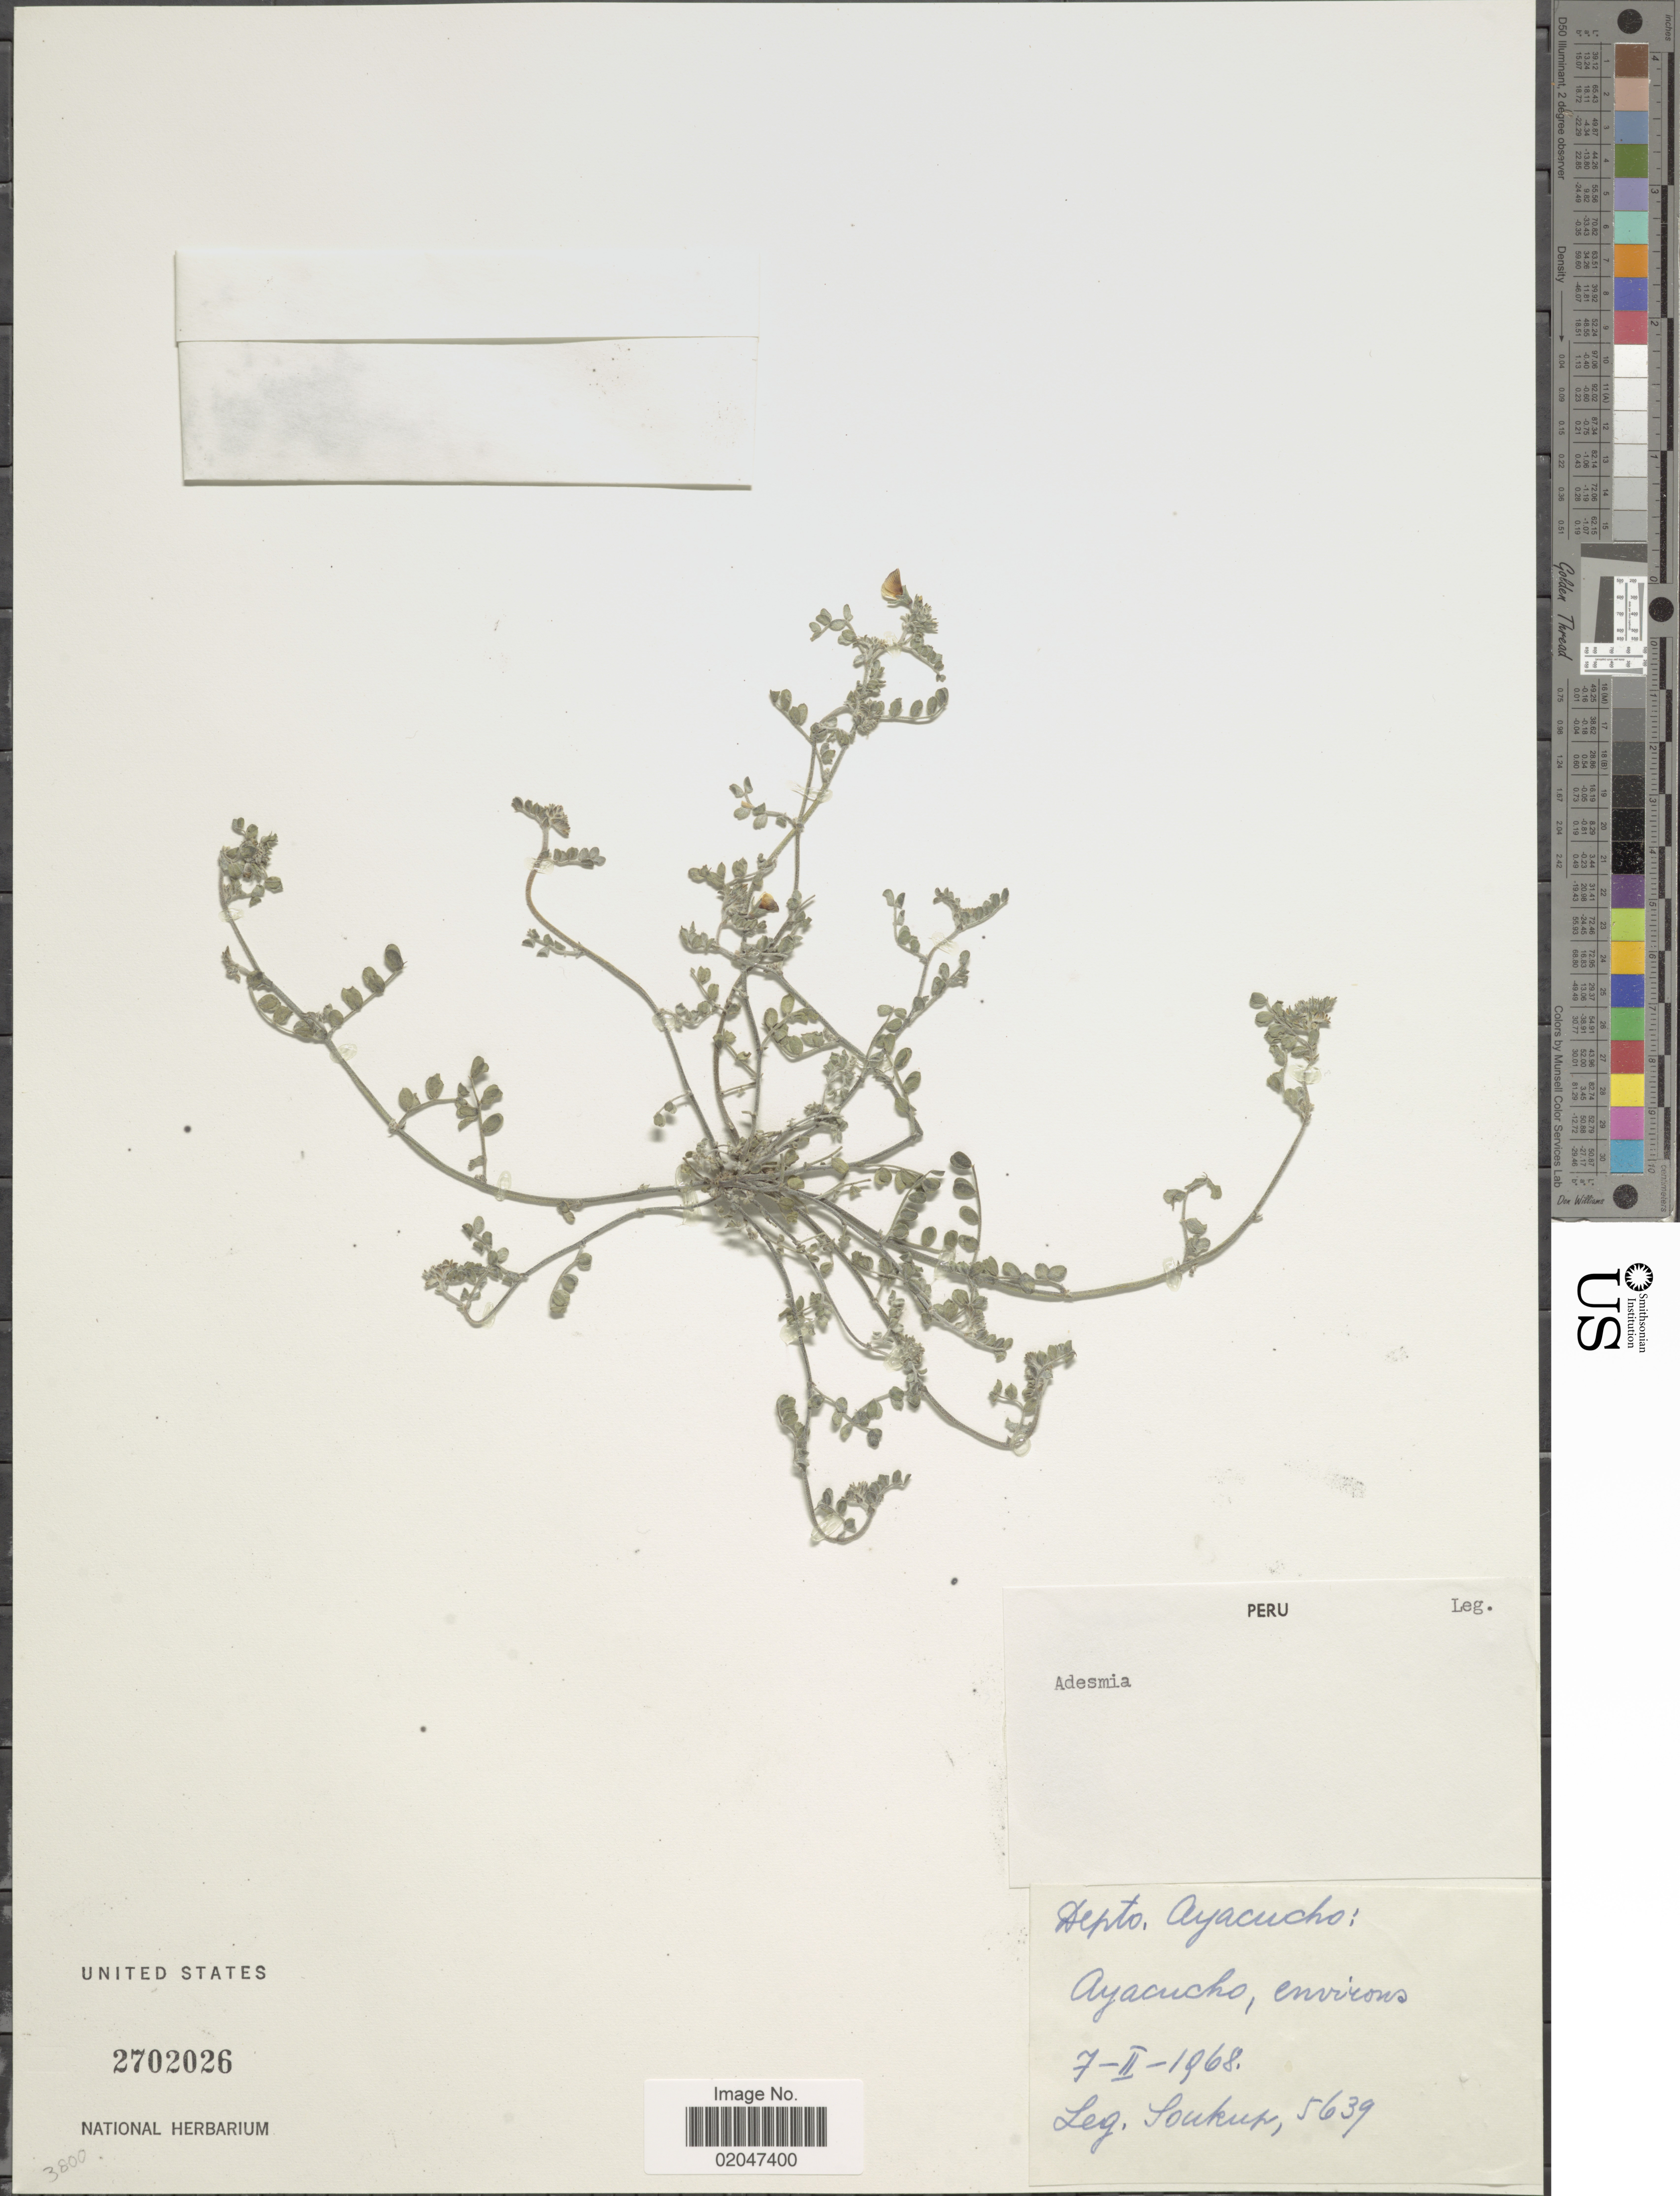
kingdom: Plantae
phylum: Tracheophyta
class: Magnoliopsida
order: Fabales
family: Fabaceae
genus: Adesmia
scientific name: Adesmia sp.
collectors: -- Soukup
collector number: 5639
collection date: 1968-02-07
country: Peru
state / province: Ayacucho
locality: Ayacucho, environs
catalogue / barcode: US 2702026